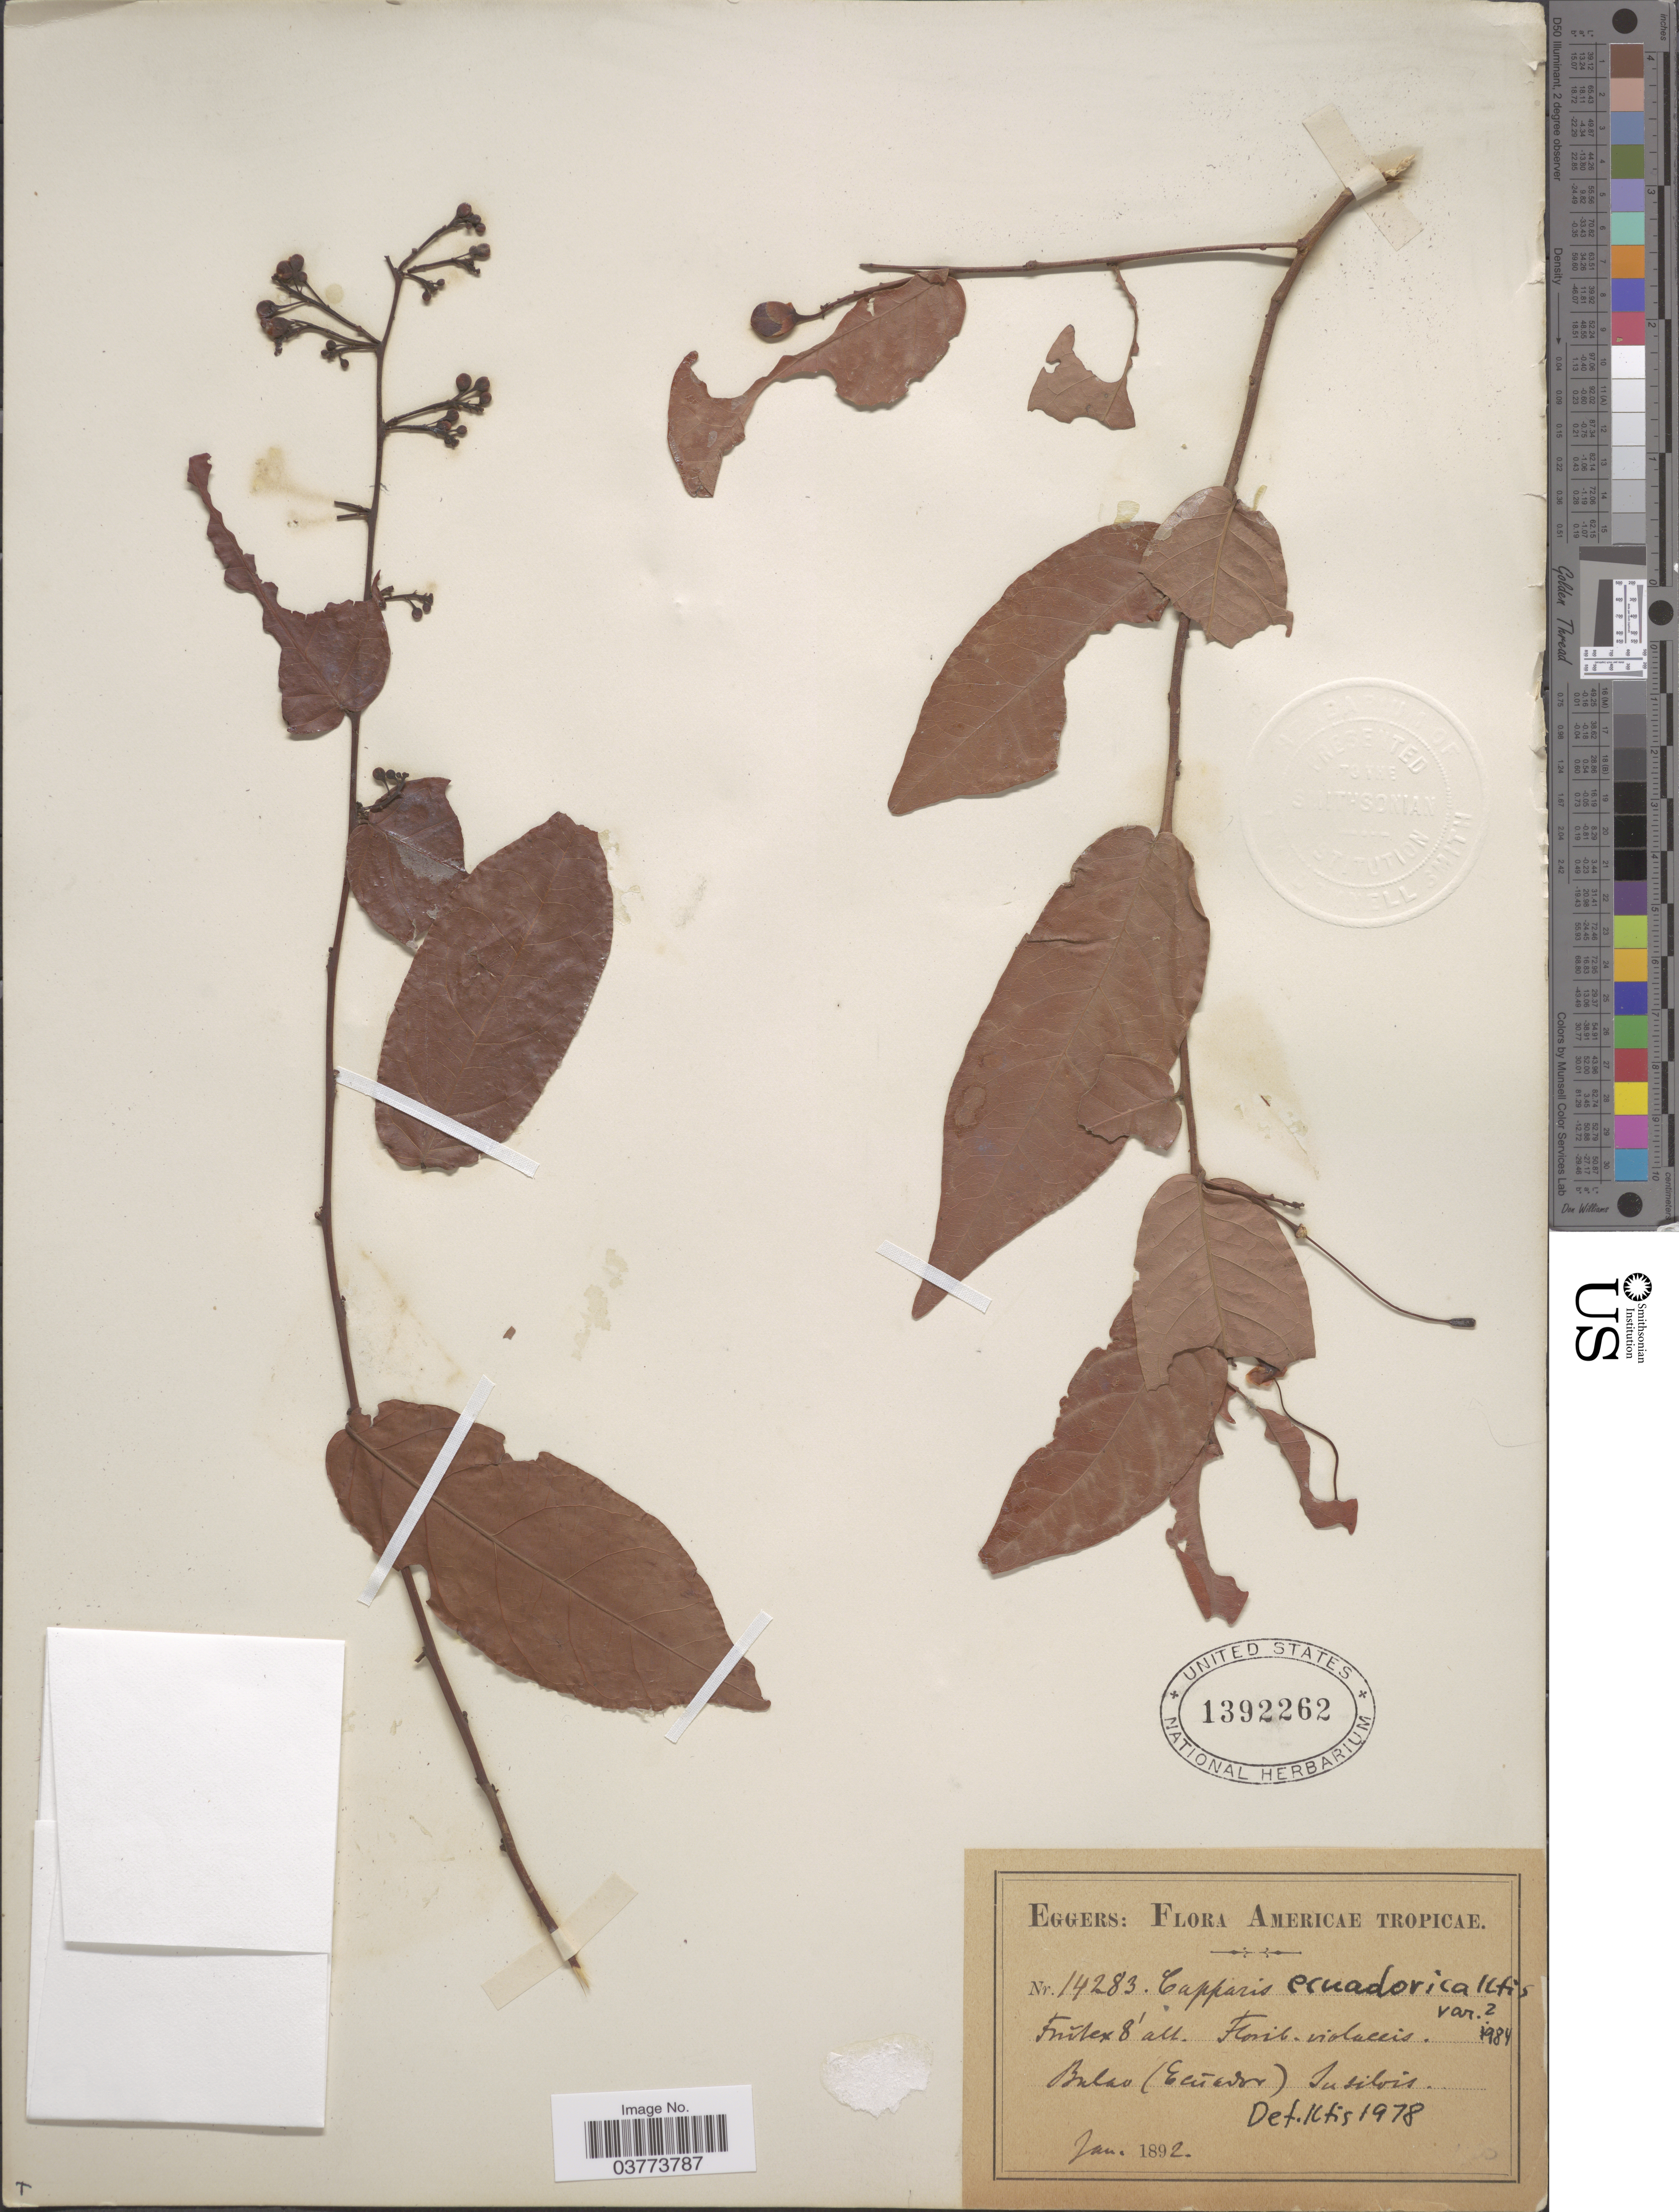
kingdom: Plantae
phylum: Tracheophyta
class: Magnoliopsida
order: Brassicales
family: Capparaceae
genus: Cynophalla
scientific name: Cynophalla ecuadorica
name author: (Iltis) Iltis & Cornejo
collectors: -. Eggers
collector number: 14283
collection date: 1892-01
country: Ecuador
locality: Bulao, In silvis.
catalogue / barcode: US 1392262